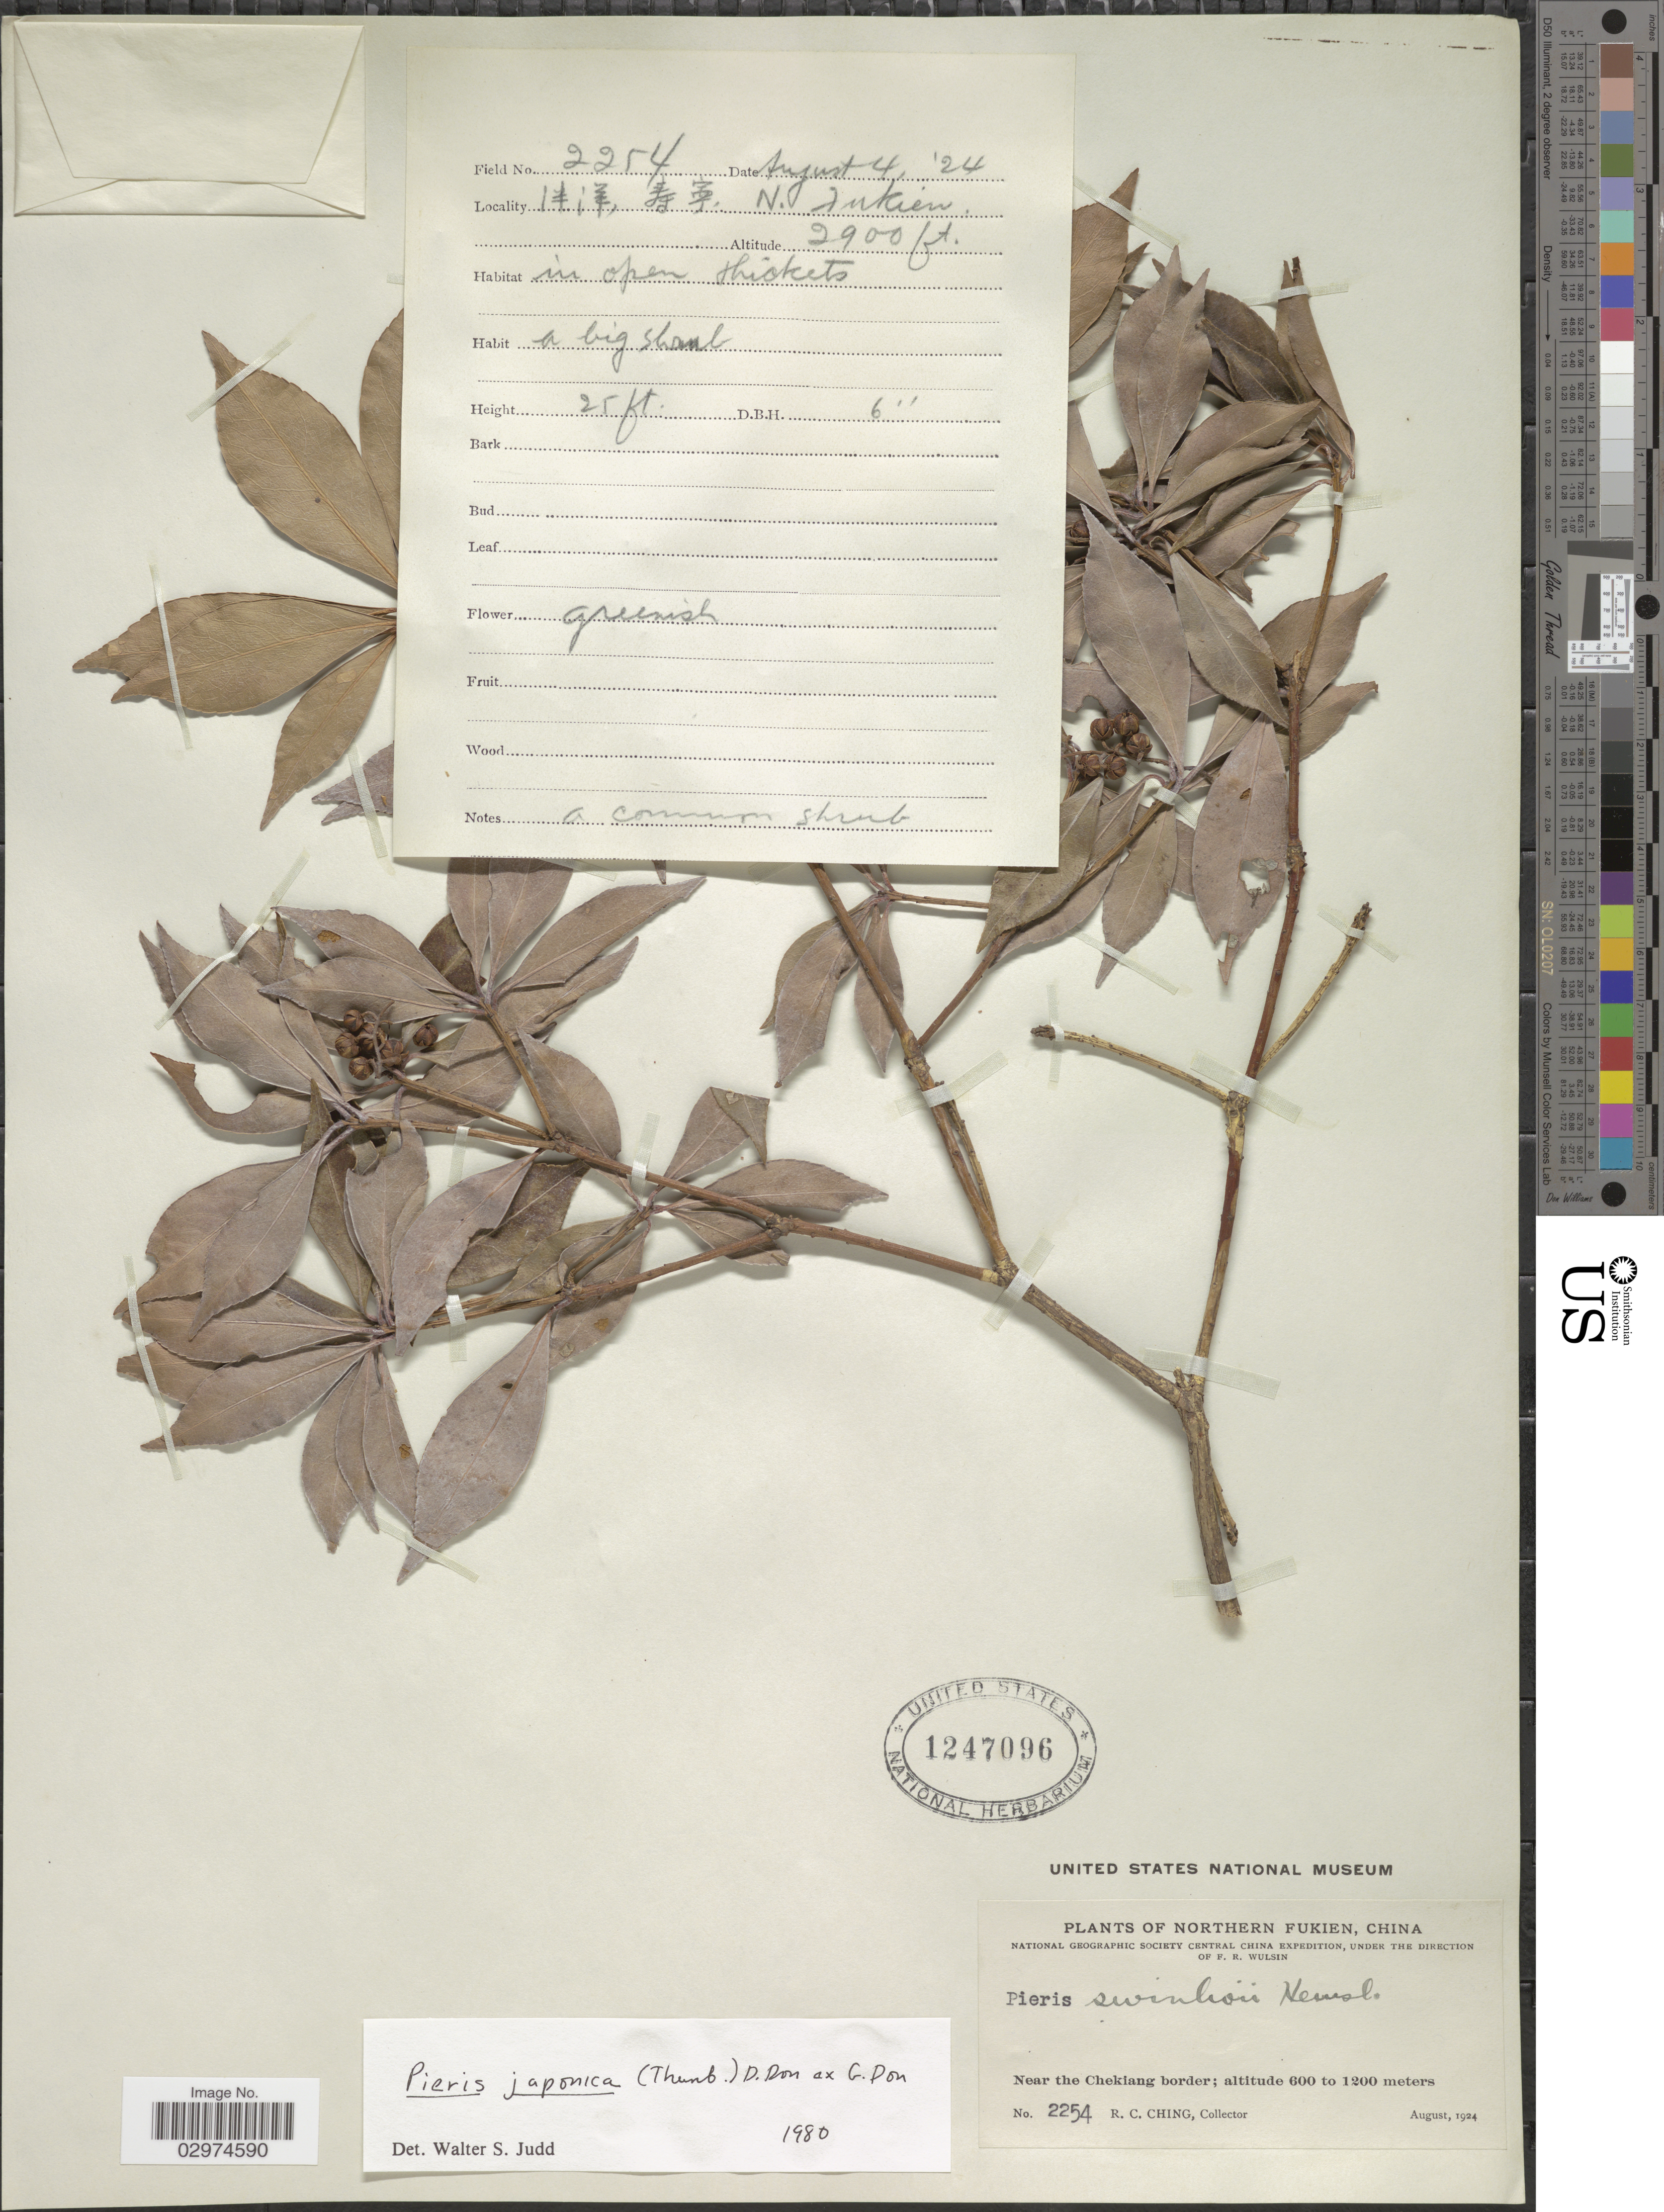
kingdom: Plantae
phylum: Tracheophyta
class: Magnoliopsida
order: Ericales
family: Ericaceae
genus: Pieris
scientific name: Pieris japonica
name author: (Thunb.) D. Don ex G. Don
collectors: R. C. Ching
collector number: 2254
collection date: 1924-08-04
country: China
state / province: Fujian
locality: Northern Fukien, near the Chekiang border.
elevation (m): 884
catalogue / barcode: US 1247096